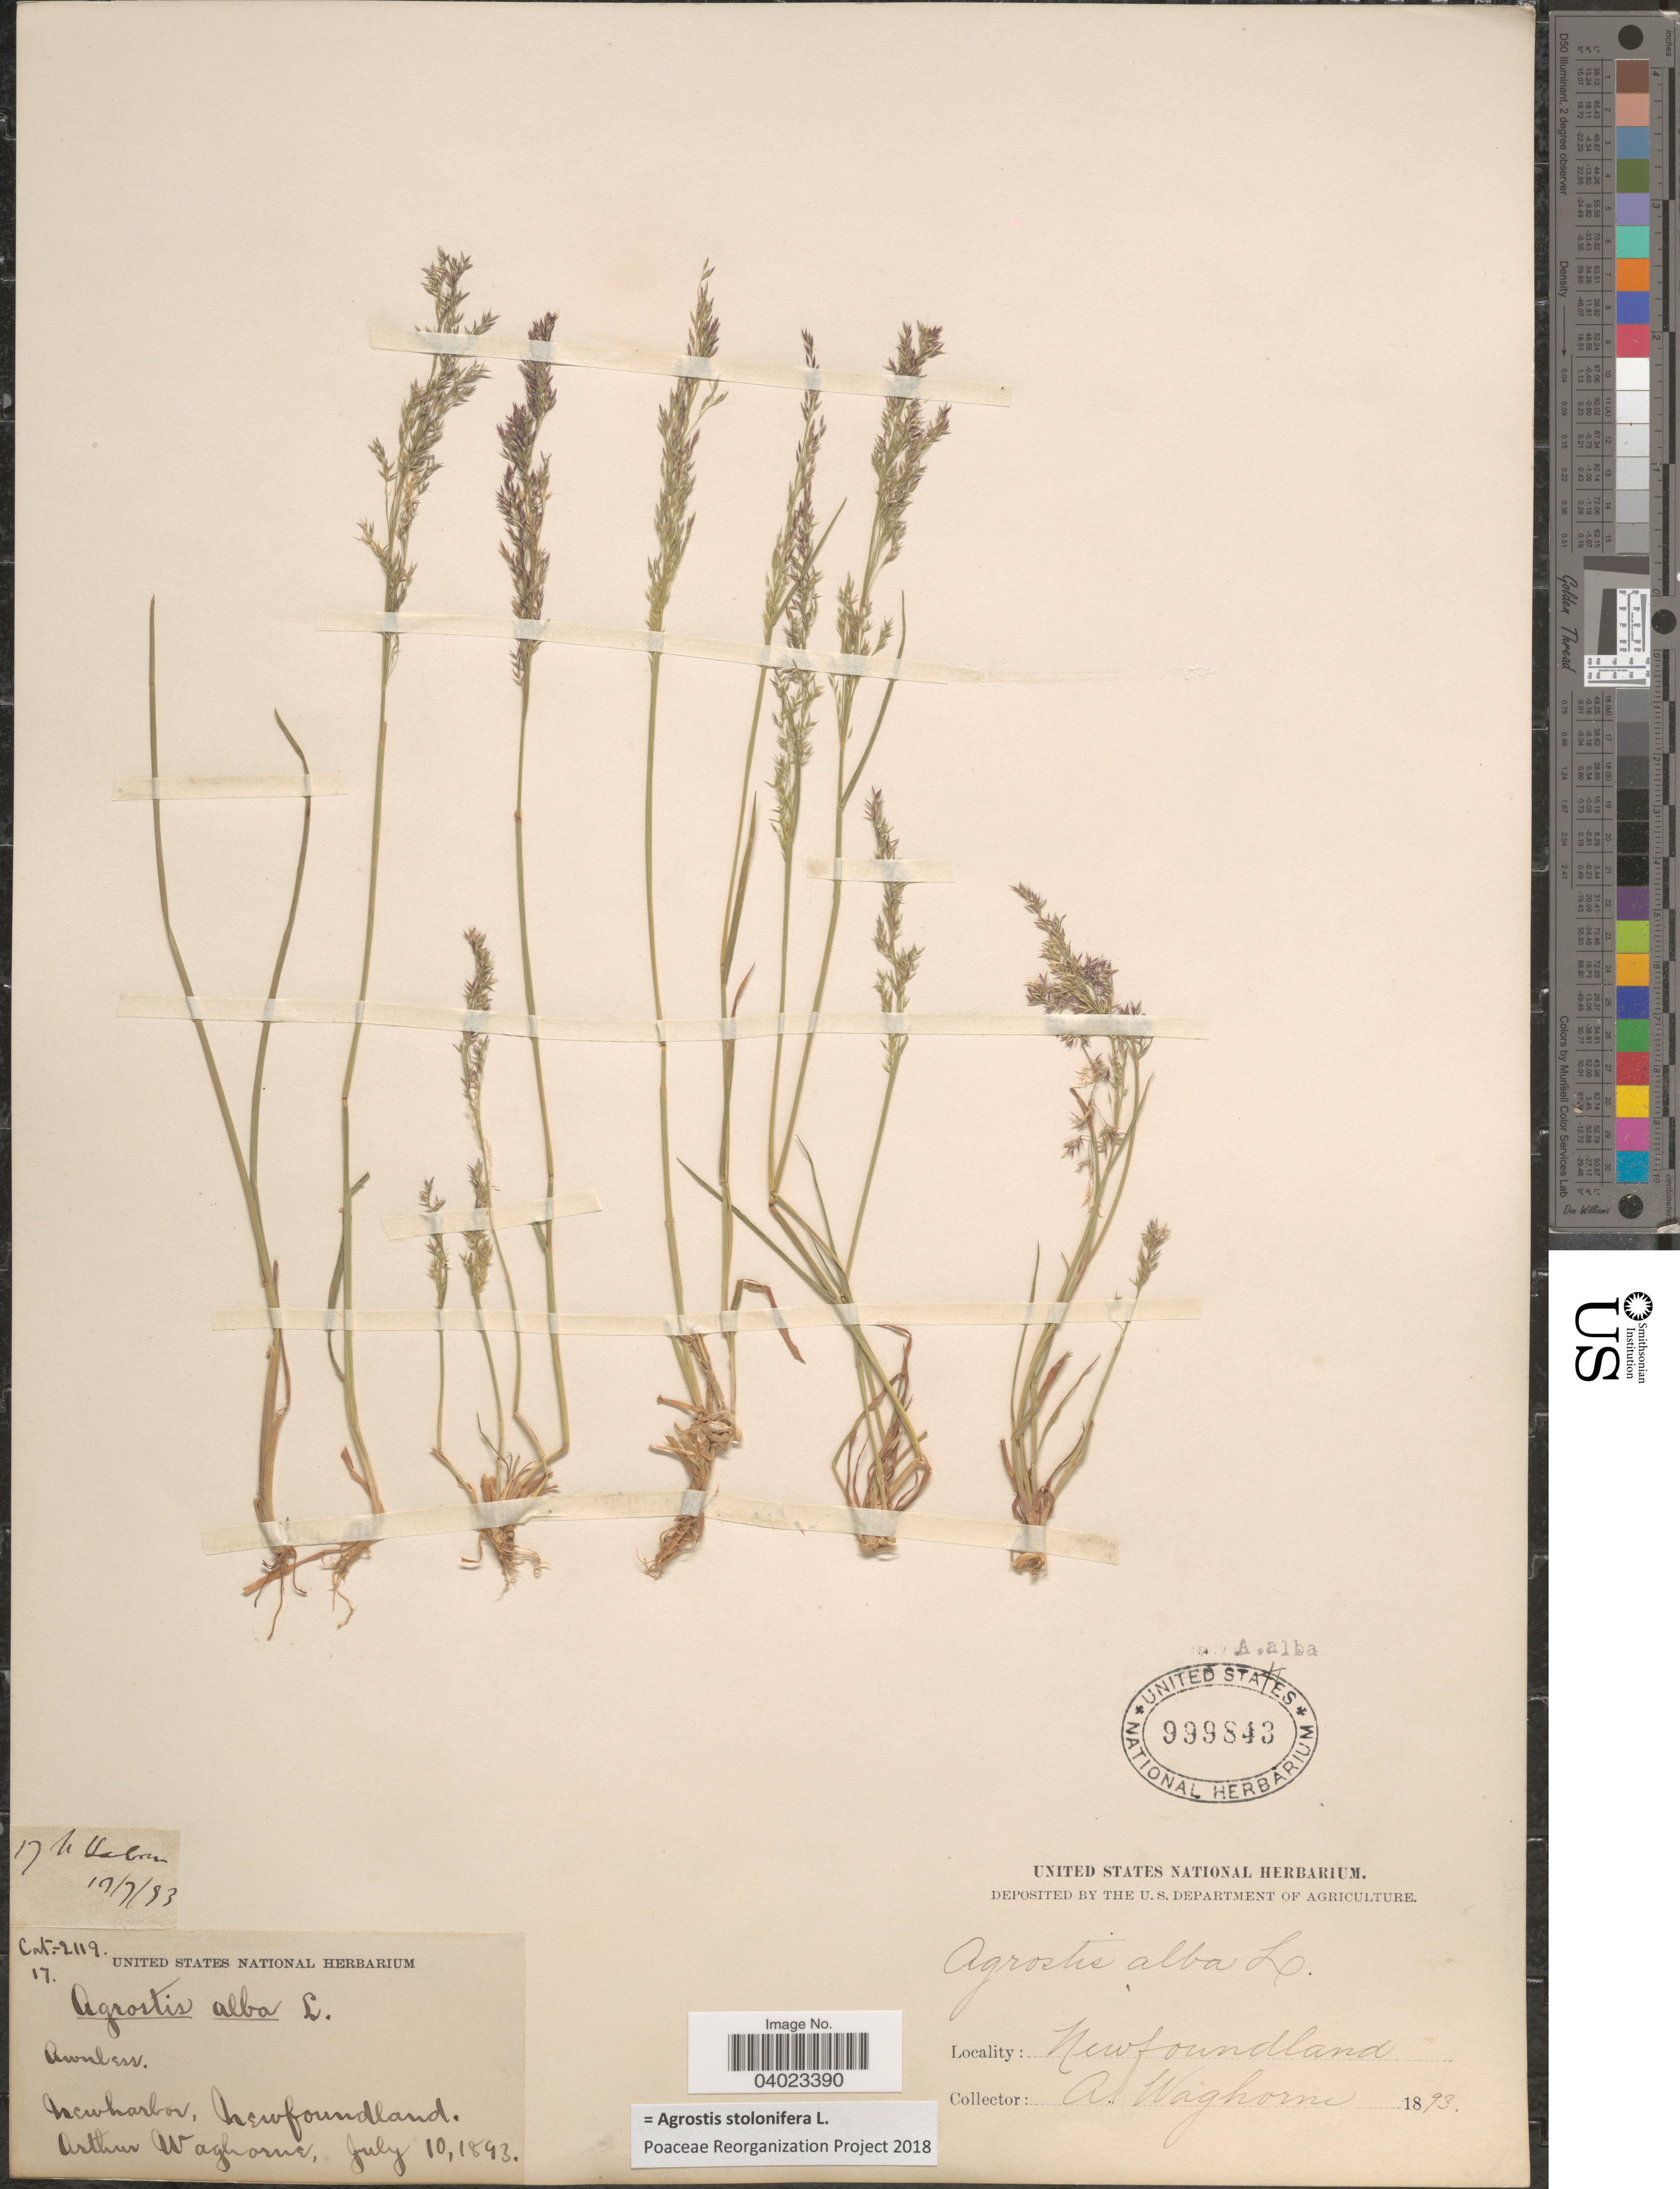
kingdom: Plantae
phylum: Tracheophyta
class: Liliopsida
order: Poales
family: Poaceae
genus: Agrostis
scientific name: Agrostis stolonifera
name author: L.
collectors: A. Waghorne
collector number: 17?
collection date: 1893-07-10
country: Canada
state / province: Newfoundland and Labrador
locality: New harbor.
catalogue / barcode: US 999843